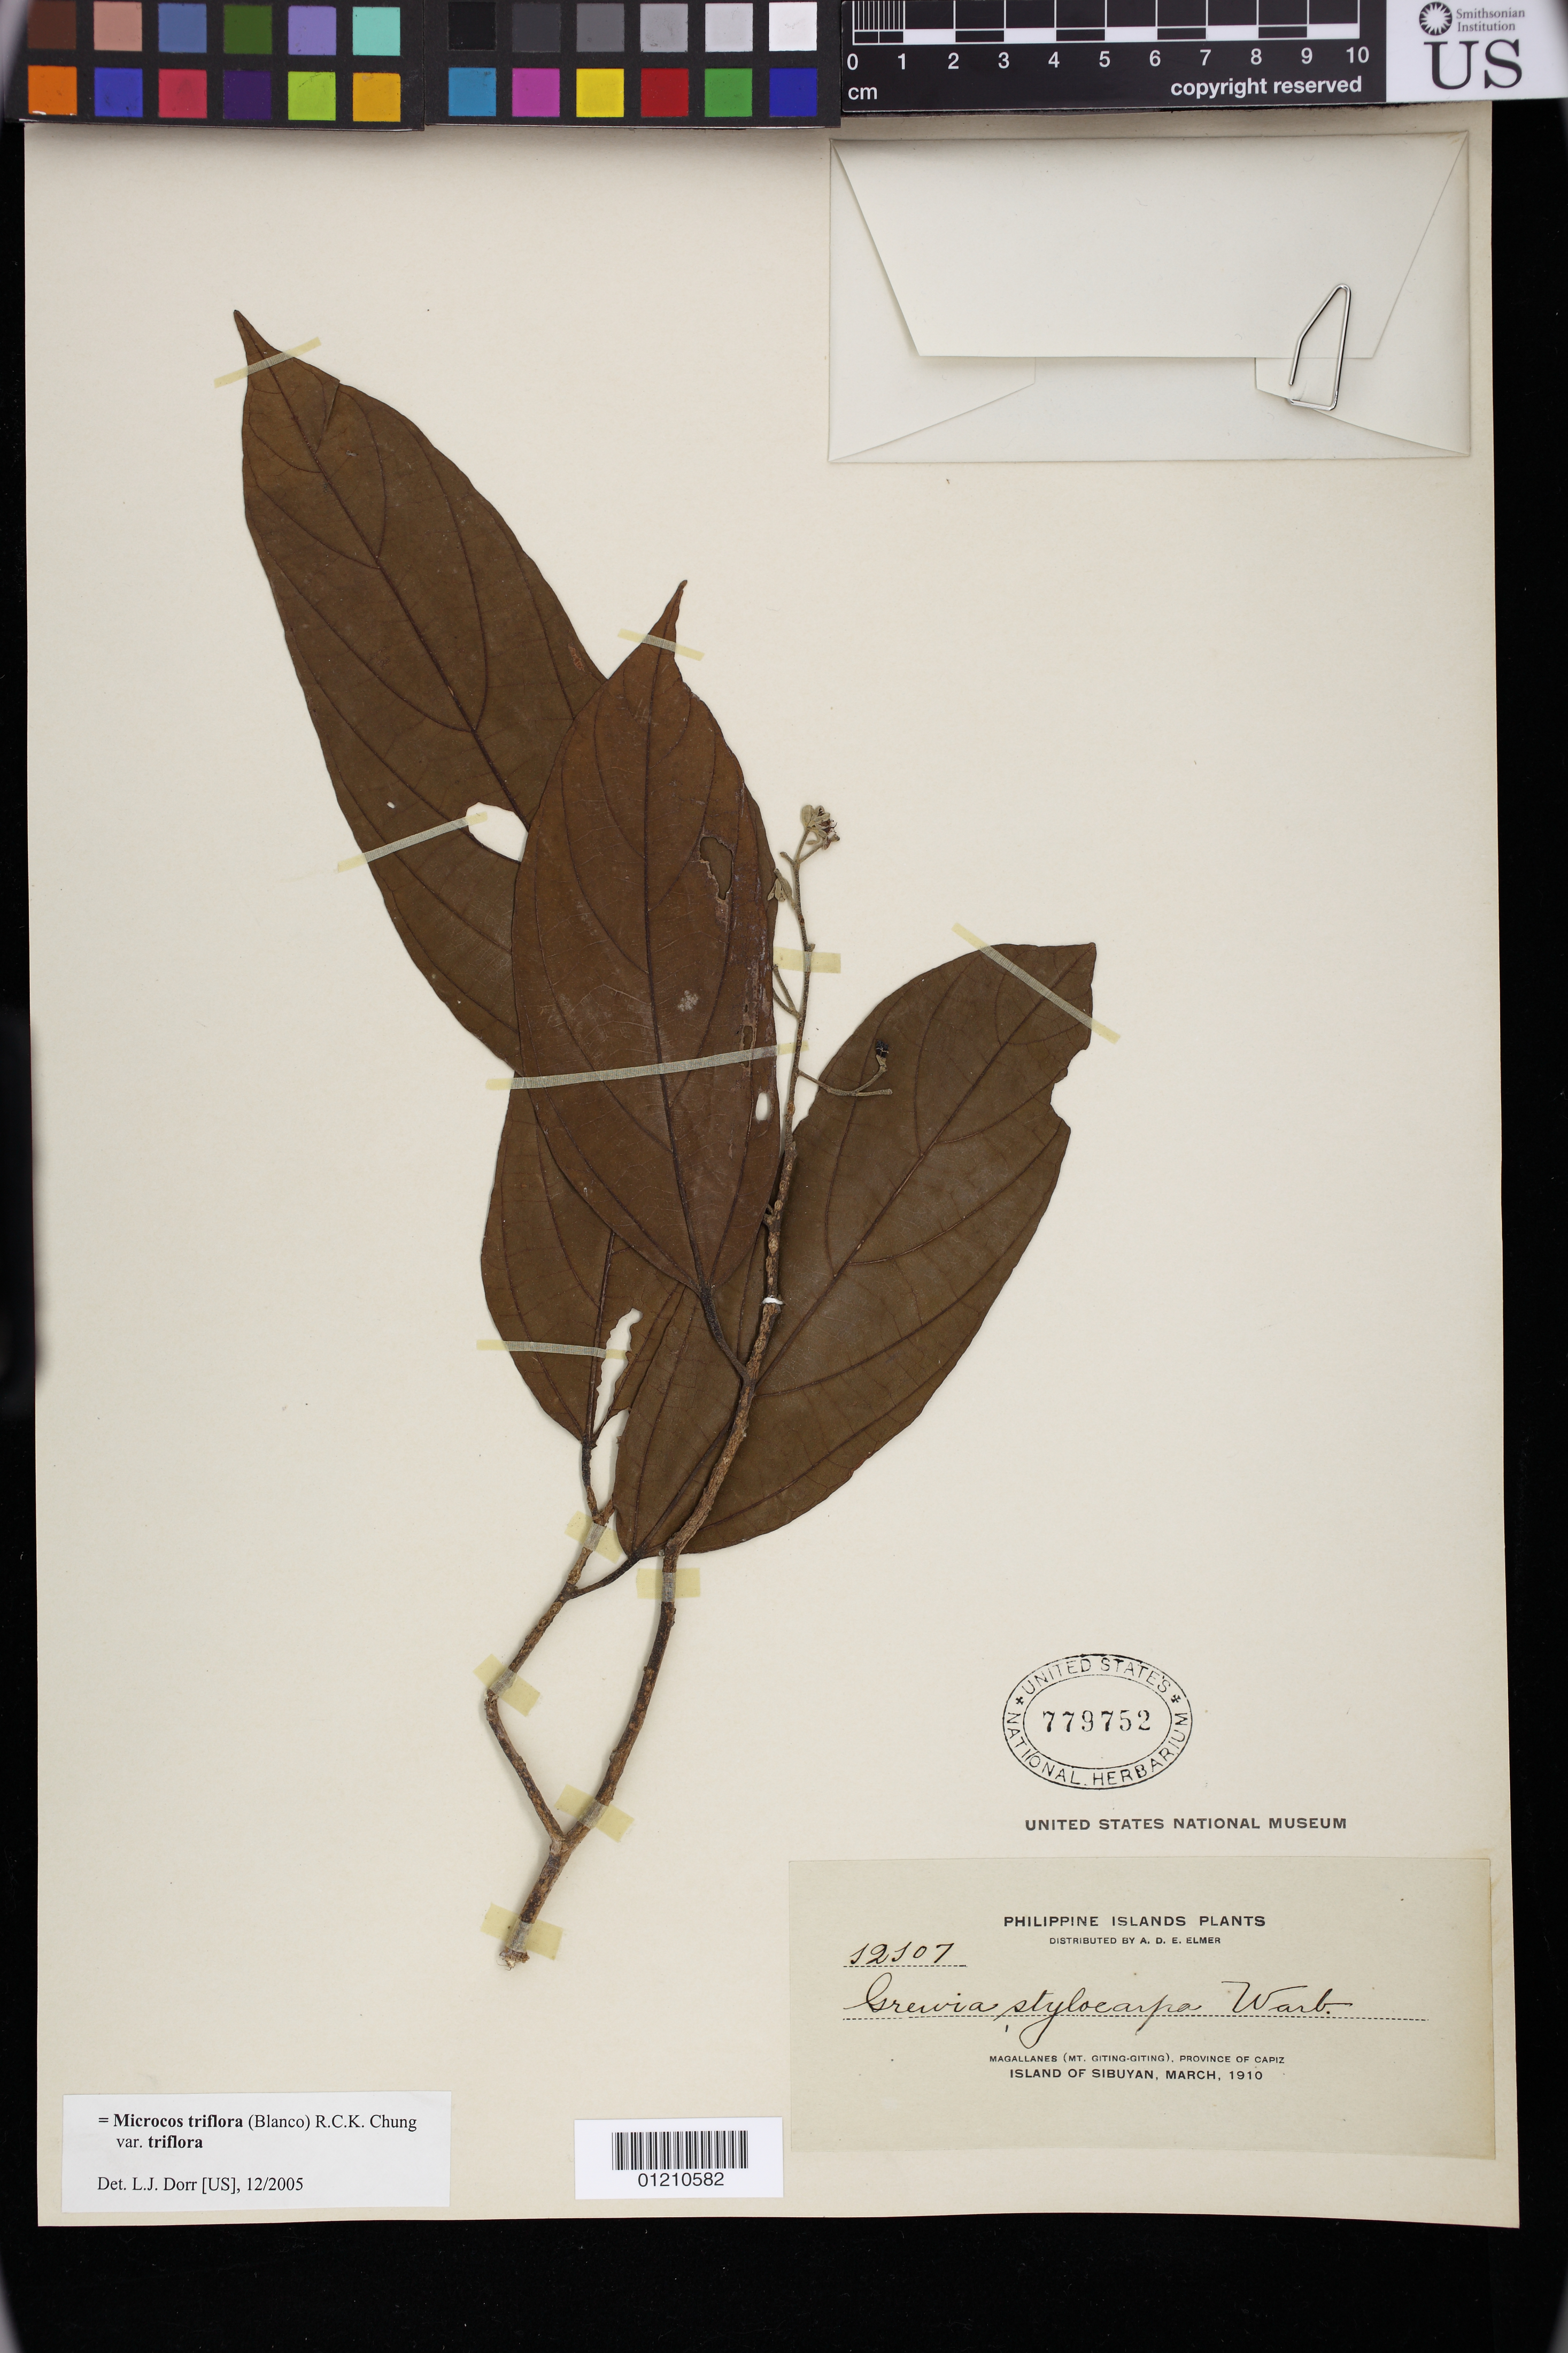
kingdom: Plantae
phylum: Tracheophyta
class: Magnoliopsida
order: Malvales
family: Malvaceae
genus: Microcos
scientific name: Microcos triflora var. triflora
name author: (Blanco) R.C.K. Chung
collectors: A. D. E. Elmer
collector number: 12107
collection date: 1910-03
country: Philippines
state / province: Mimaropa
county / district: Romblon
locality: Magdiwang (Magallanes),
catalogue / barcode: US 779752